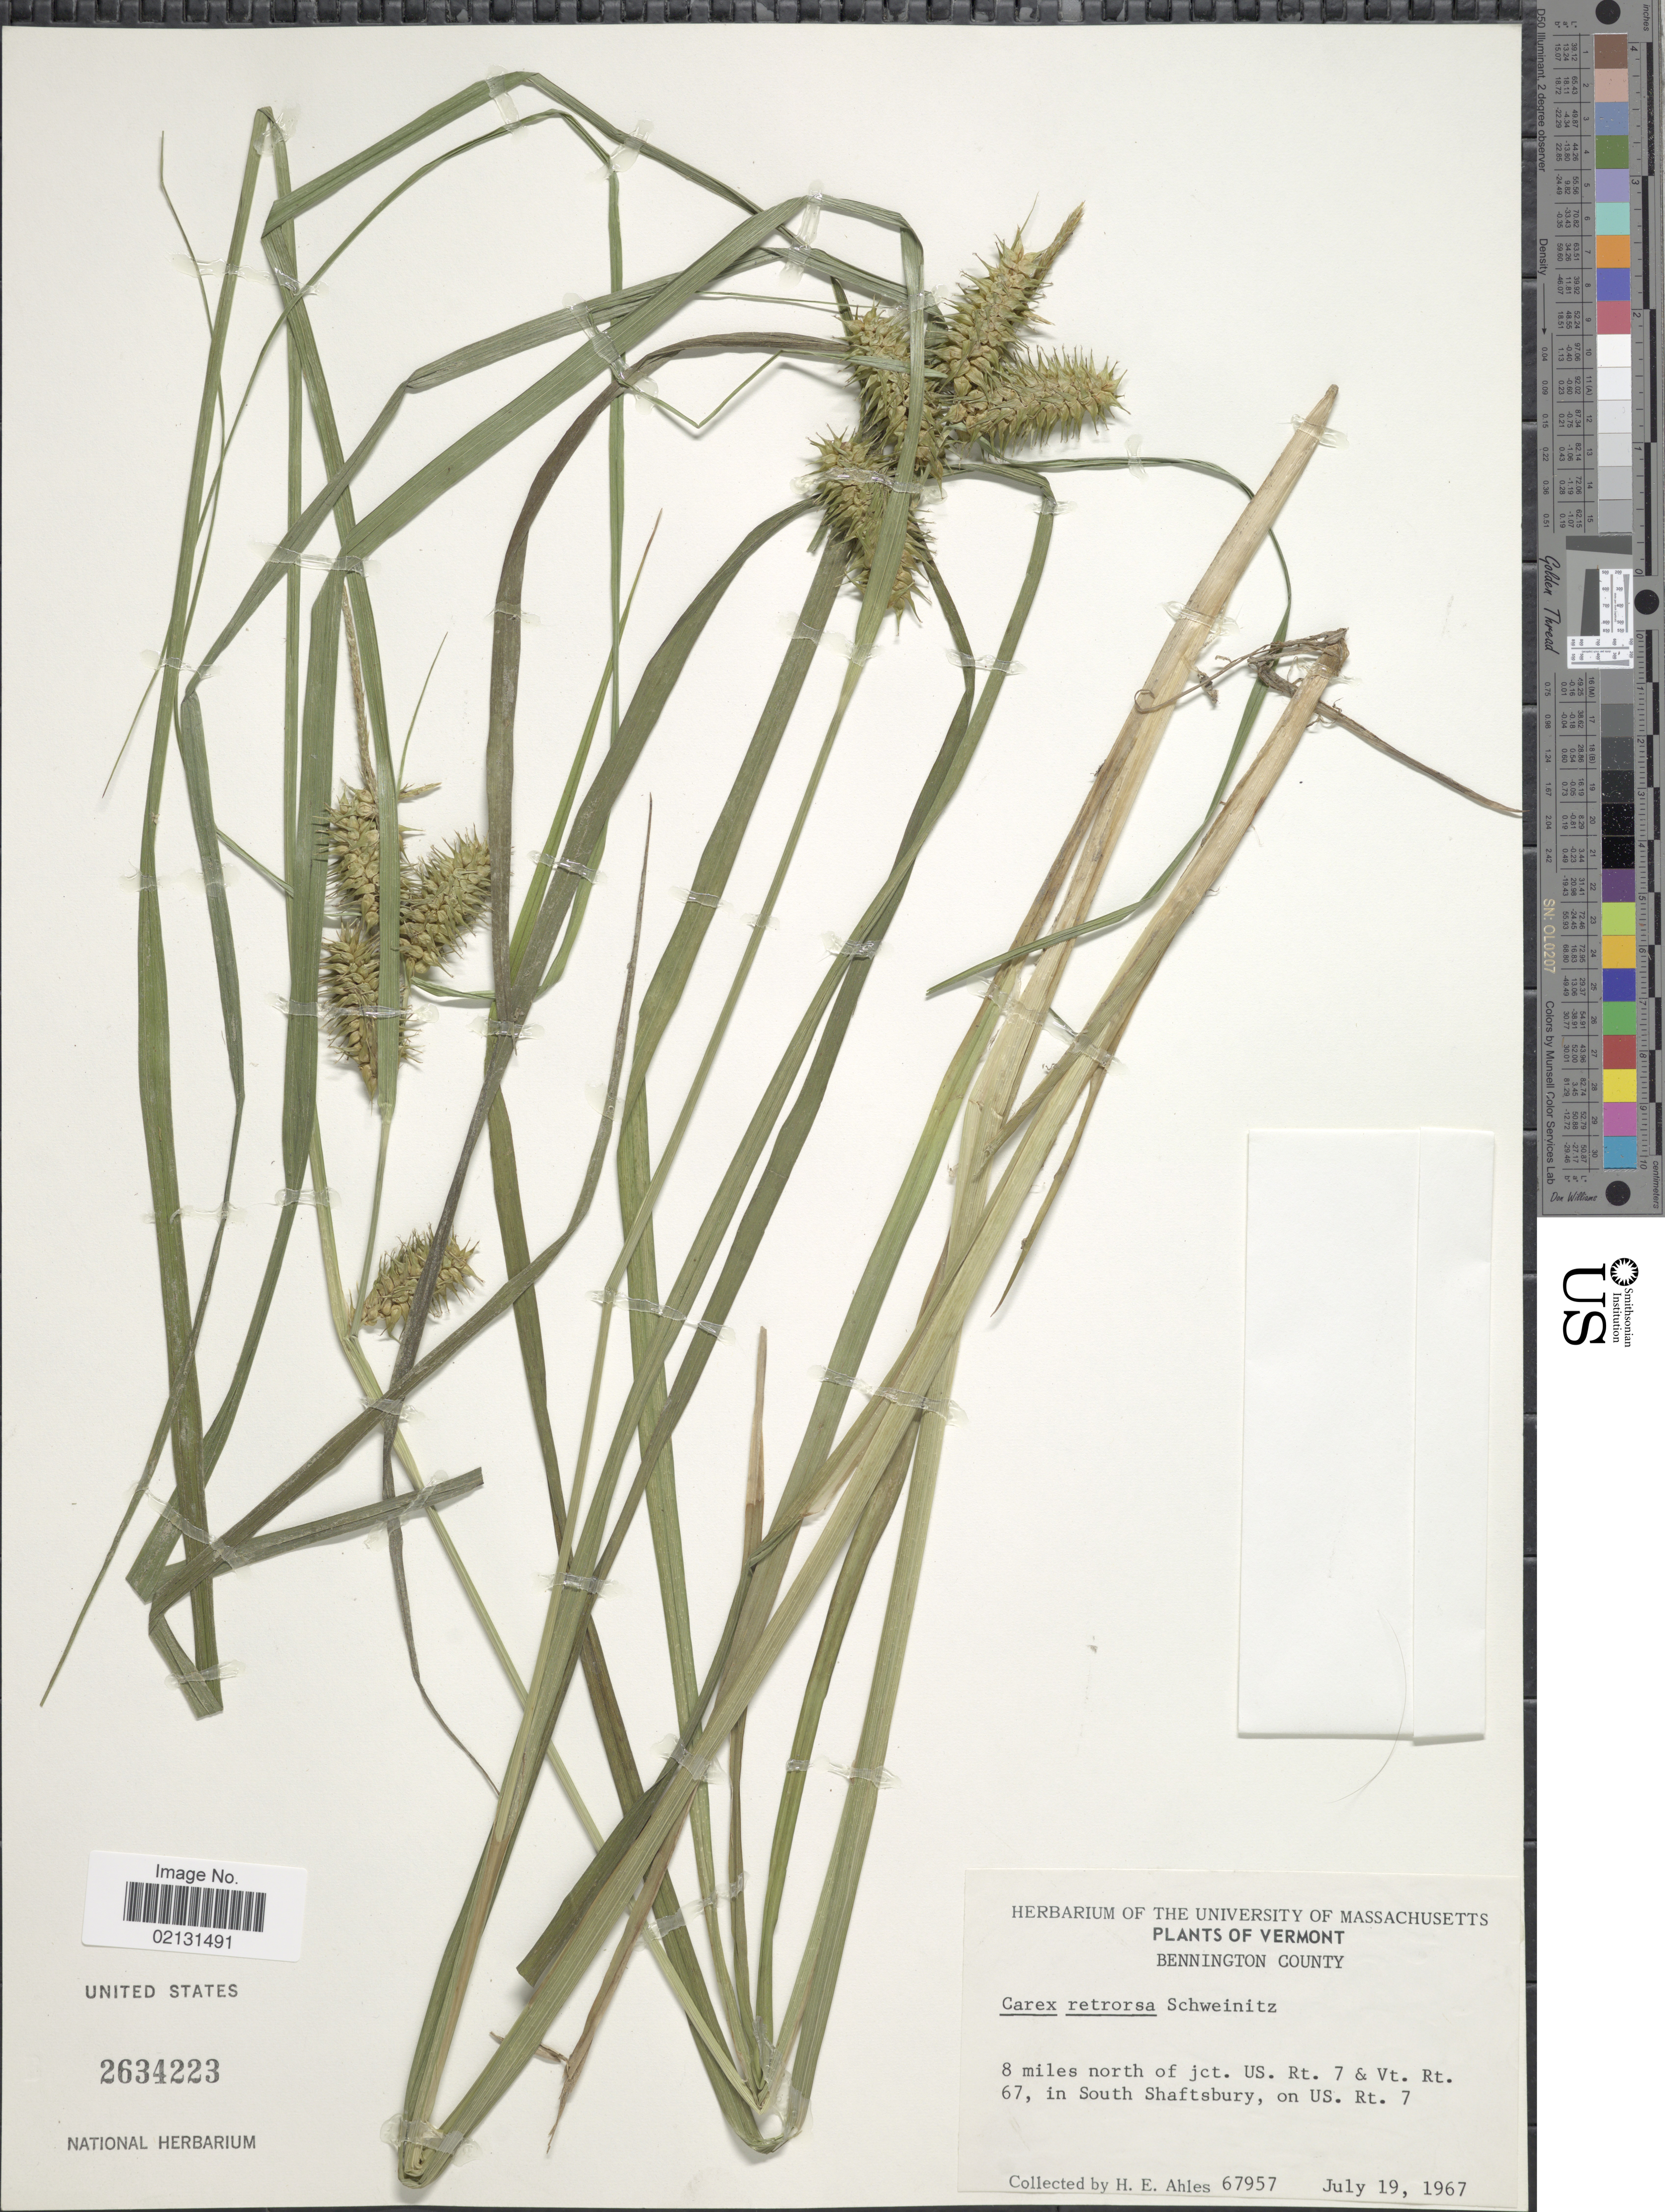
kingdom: Plantae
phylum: Tracheophyta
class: Liliopsida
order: Poales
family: Cyperaceae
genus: Carex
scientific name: Carex retrorsa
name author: Schwein.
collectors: H. E. Ahles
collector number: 67957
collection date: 1967-07-19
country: United States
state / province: Vermont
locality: Bennington County, 8 miles north of jct. US. Rt. 7 & Vt. Rt. 67, in South Shaftsbury, on US. Rt. 7.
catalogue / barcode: US 2634223